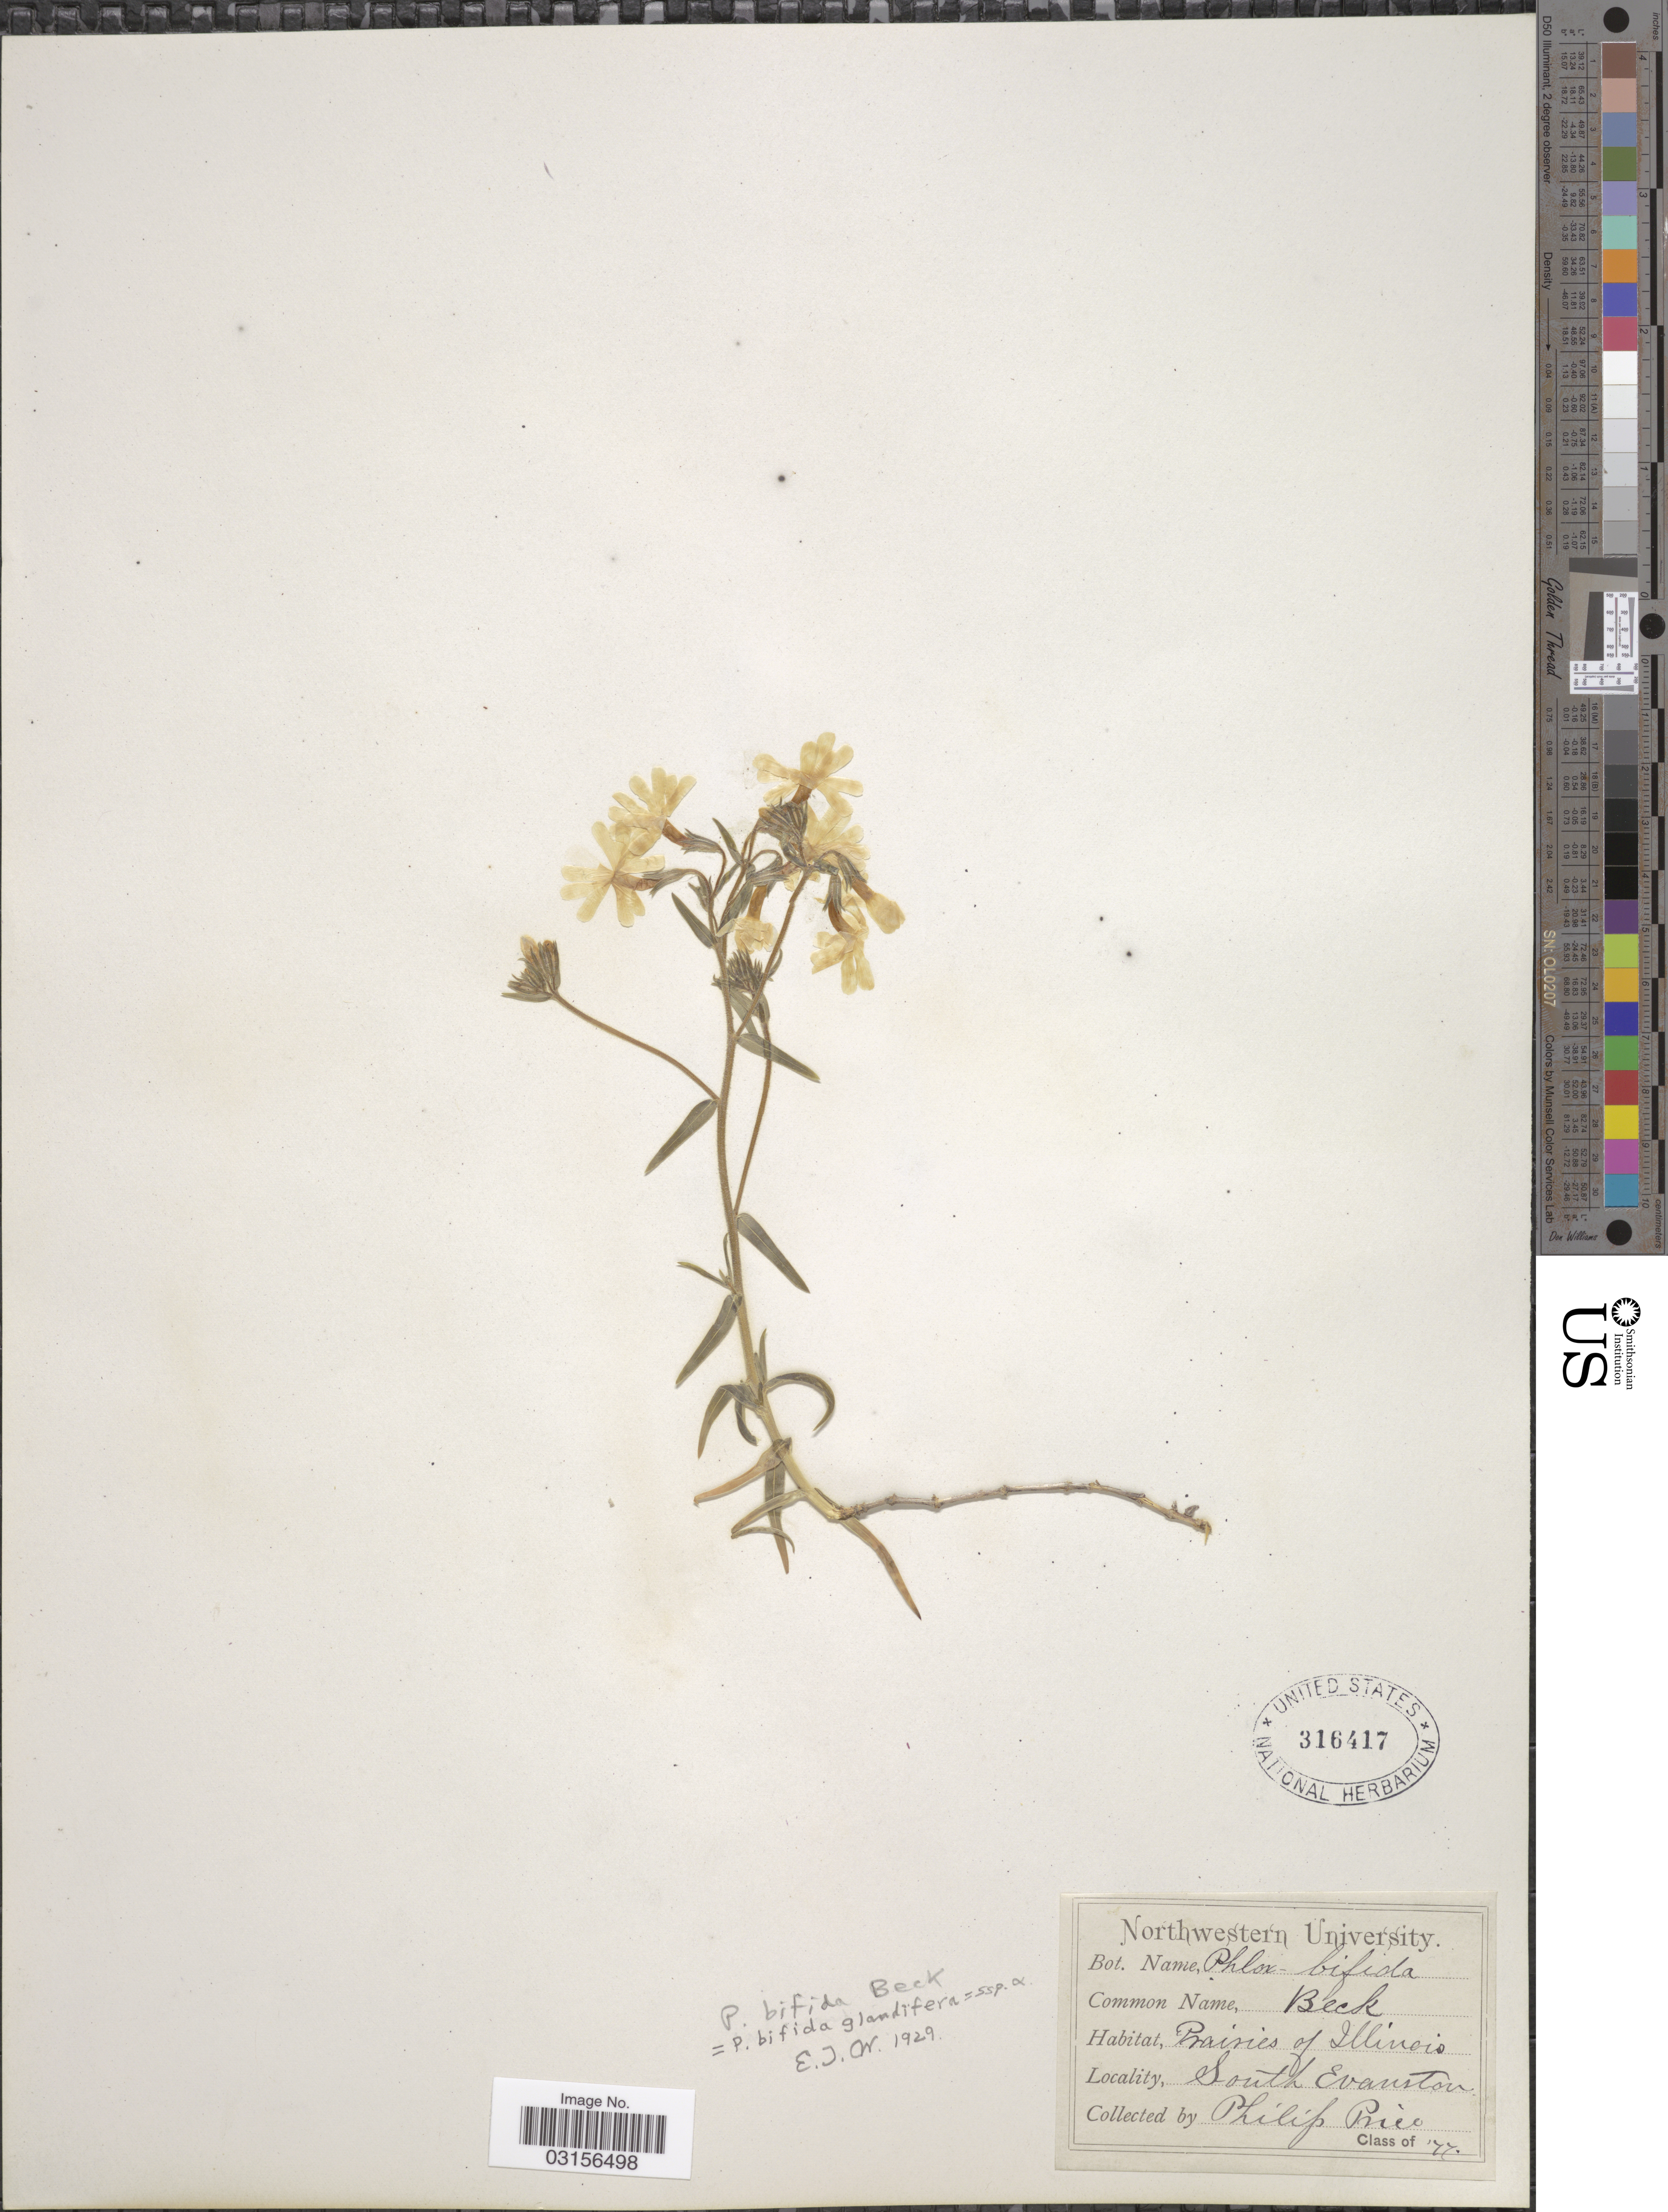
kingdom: Plantae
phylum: Tracheophyta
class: Magnoliopsida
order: Ericales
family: Polemoniaceae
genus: Phlox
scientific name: Phlox bifida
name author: L.C. Beck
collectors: P. Price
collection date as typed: Transcribed d/m/y: //77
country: United States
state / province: Illinois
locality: Prairies of Illinois. South Evanston.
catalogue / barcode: US 216417